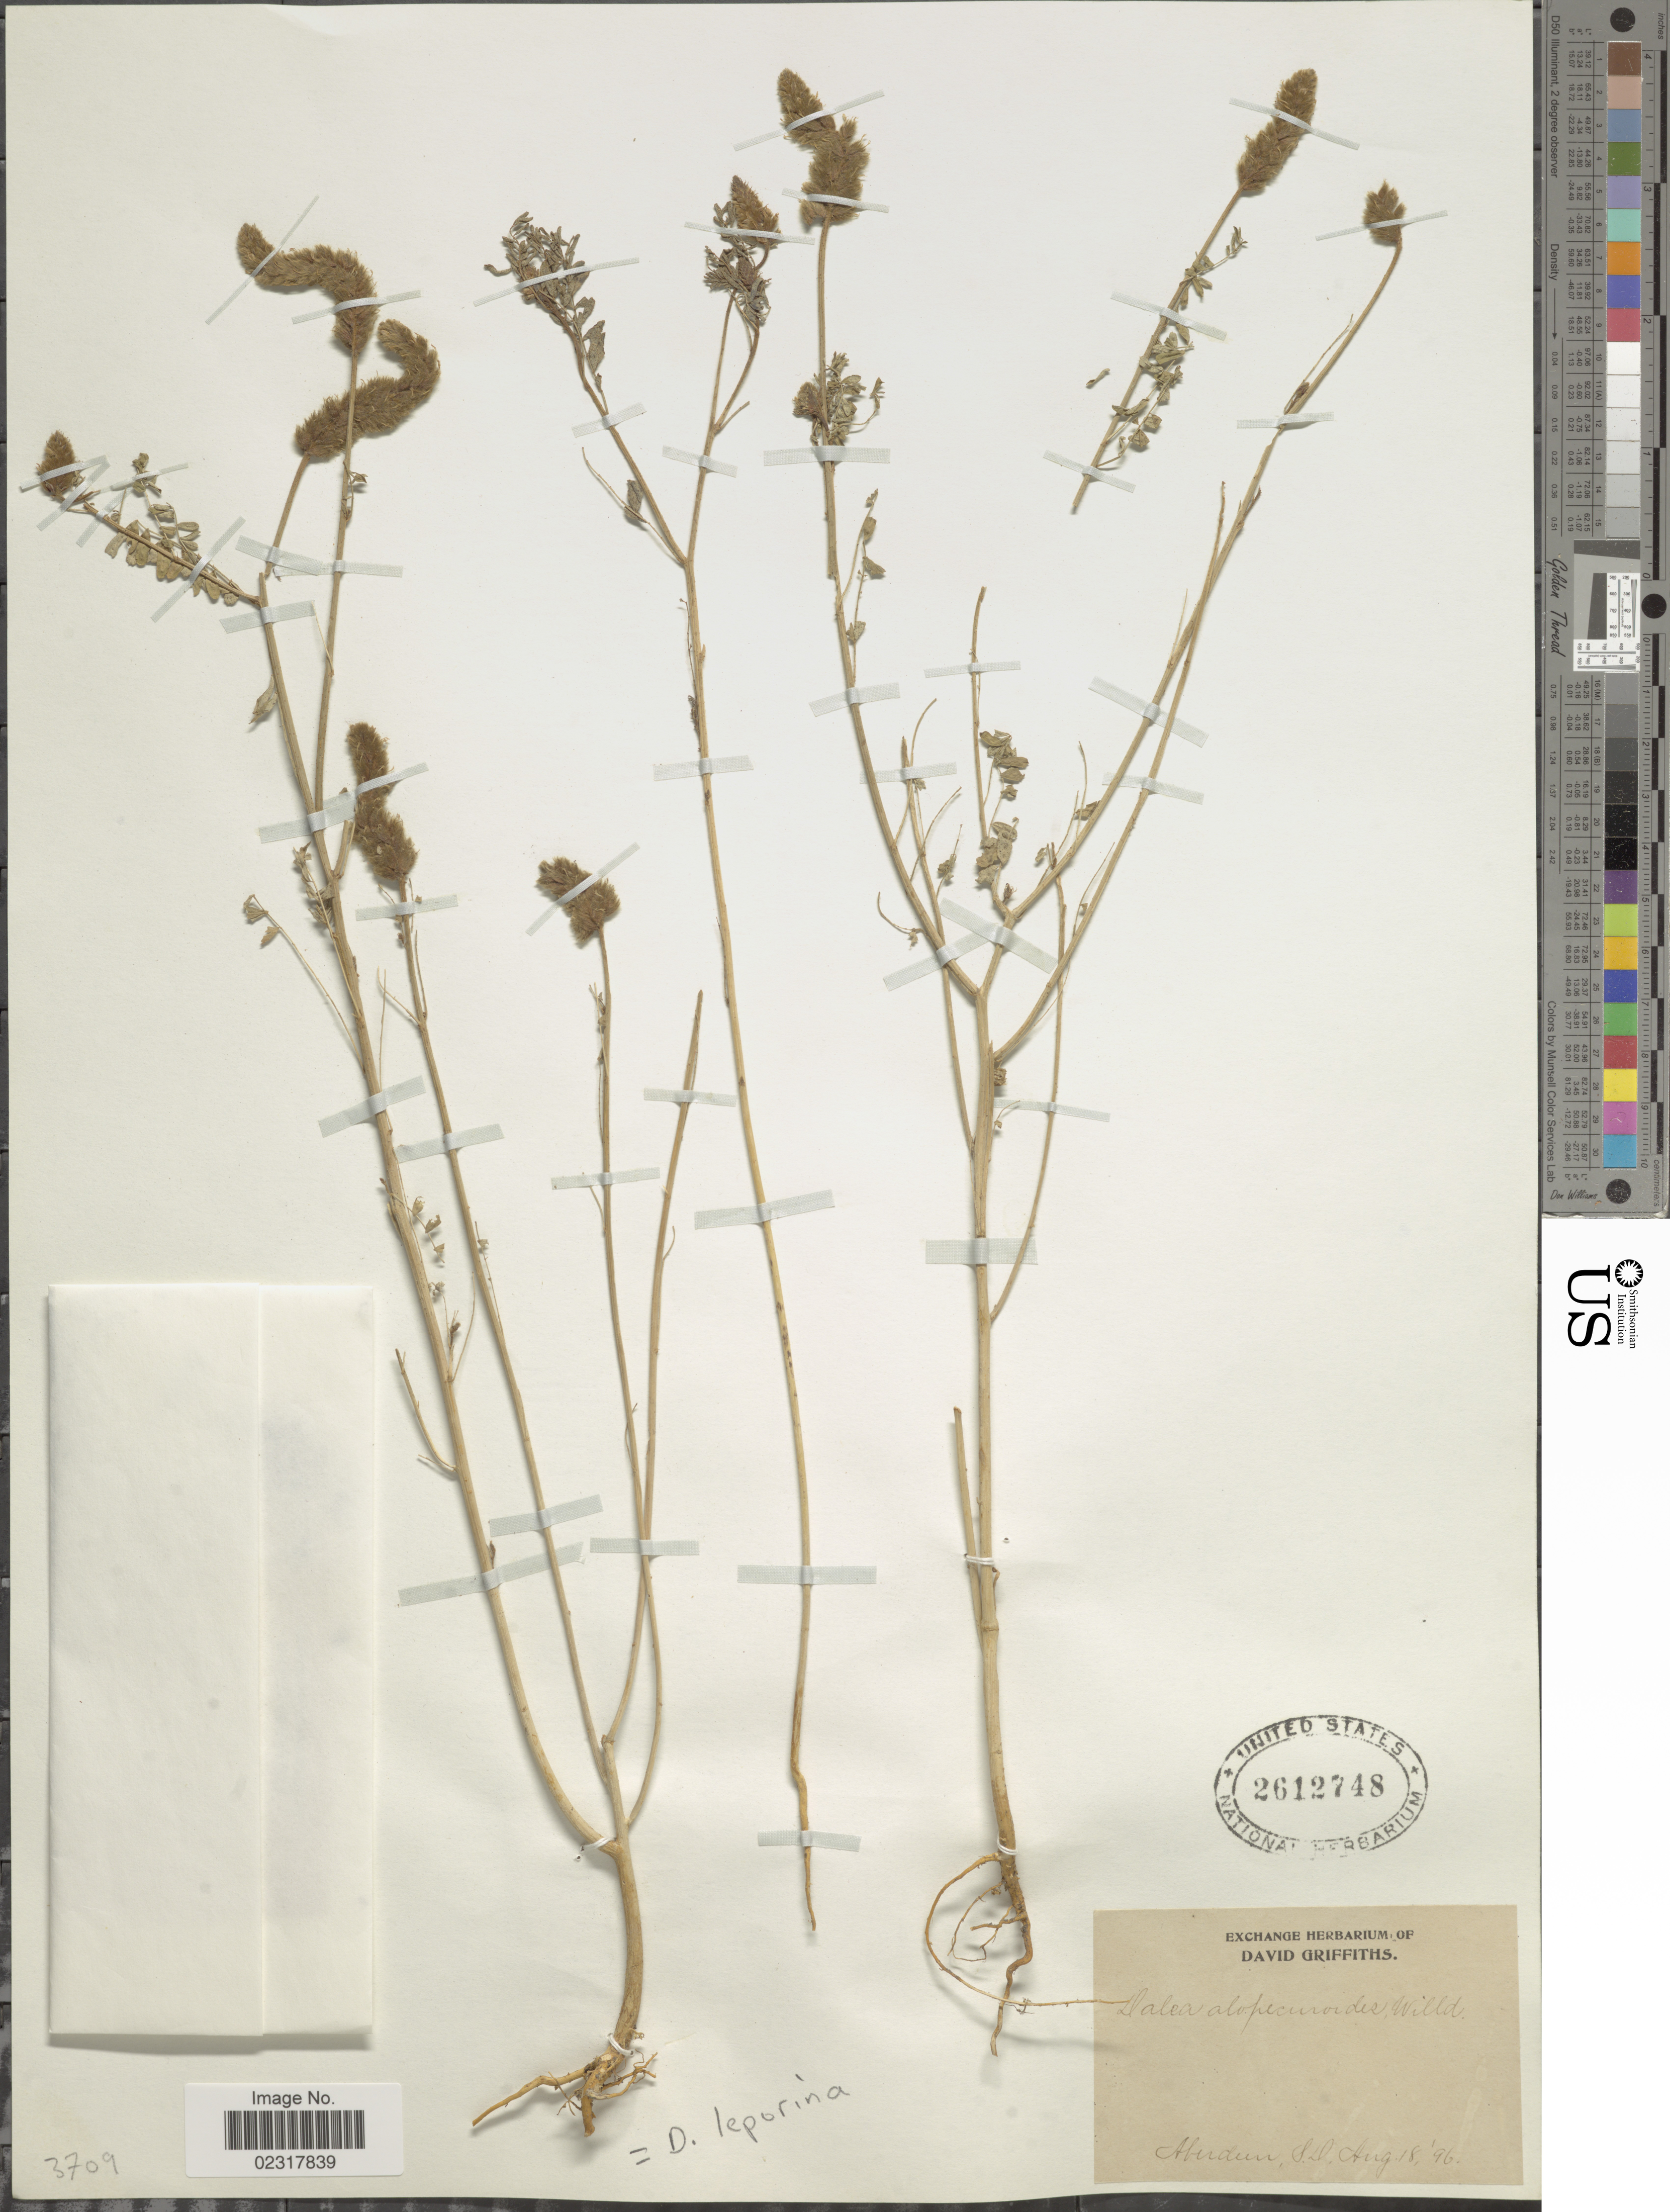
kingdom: Plantae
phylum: Tracheophyta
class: Magnoliopsida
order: Fabales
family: Fabaceae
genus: Dalea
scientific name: Dalea leporina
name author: (Aiton) Bullock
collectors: D. Griffiths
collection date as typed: Transcribed d/m/y: 18/8/96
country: United States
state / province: South Dakota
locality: Aberdeen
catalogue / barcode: US 2612748